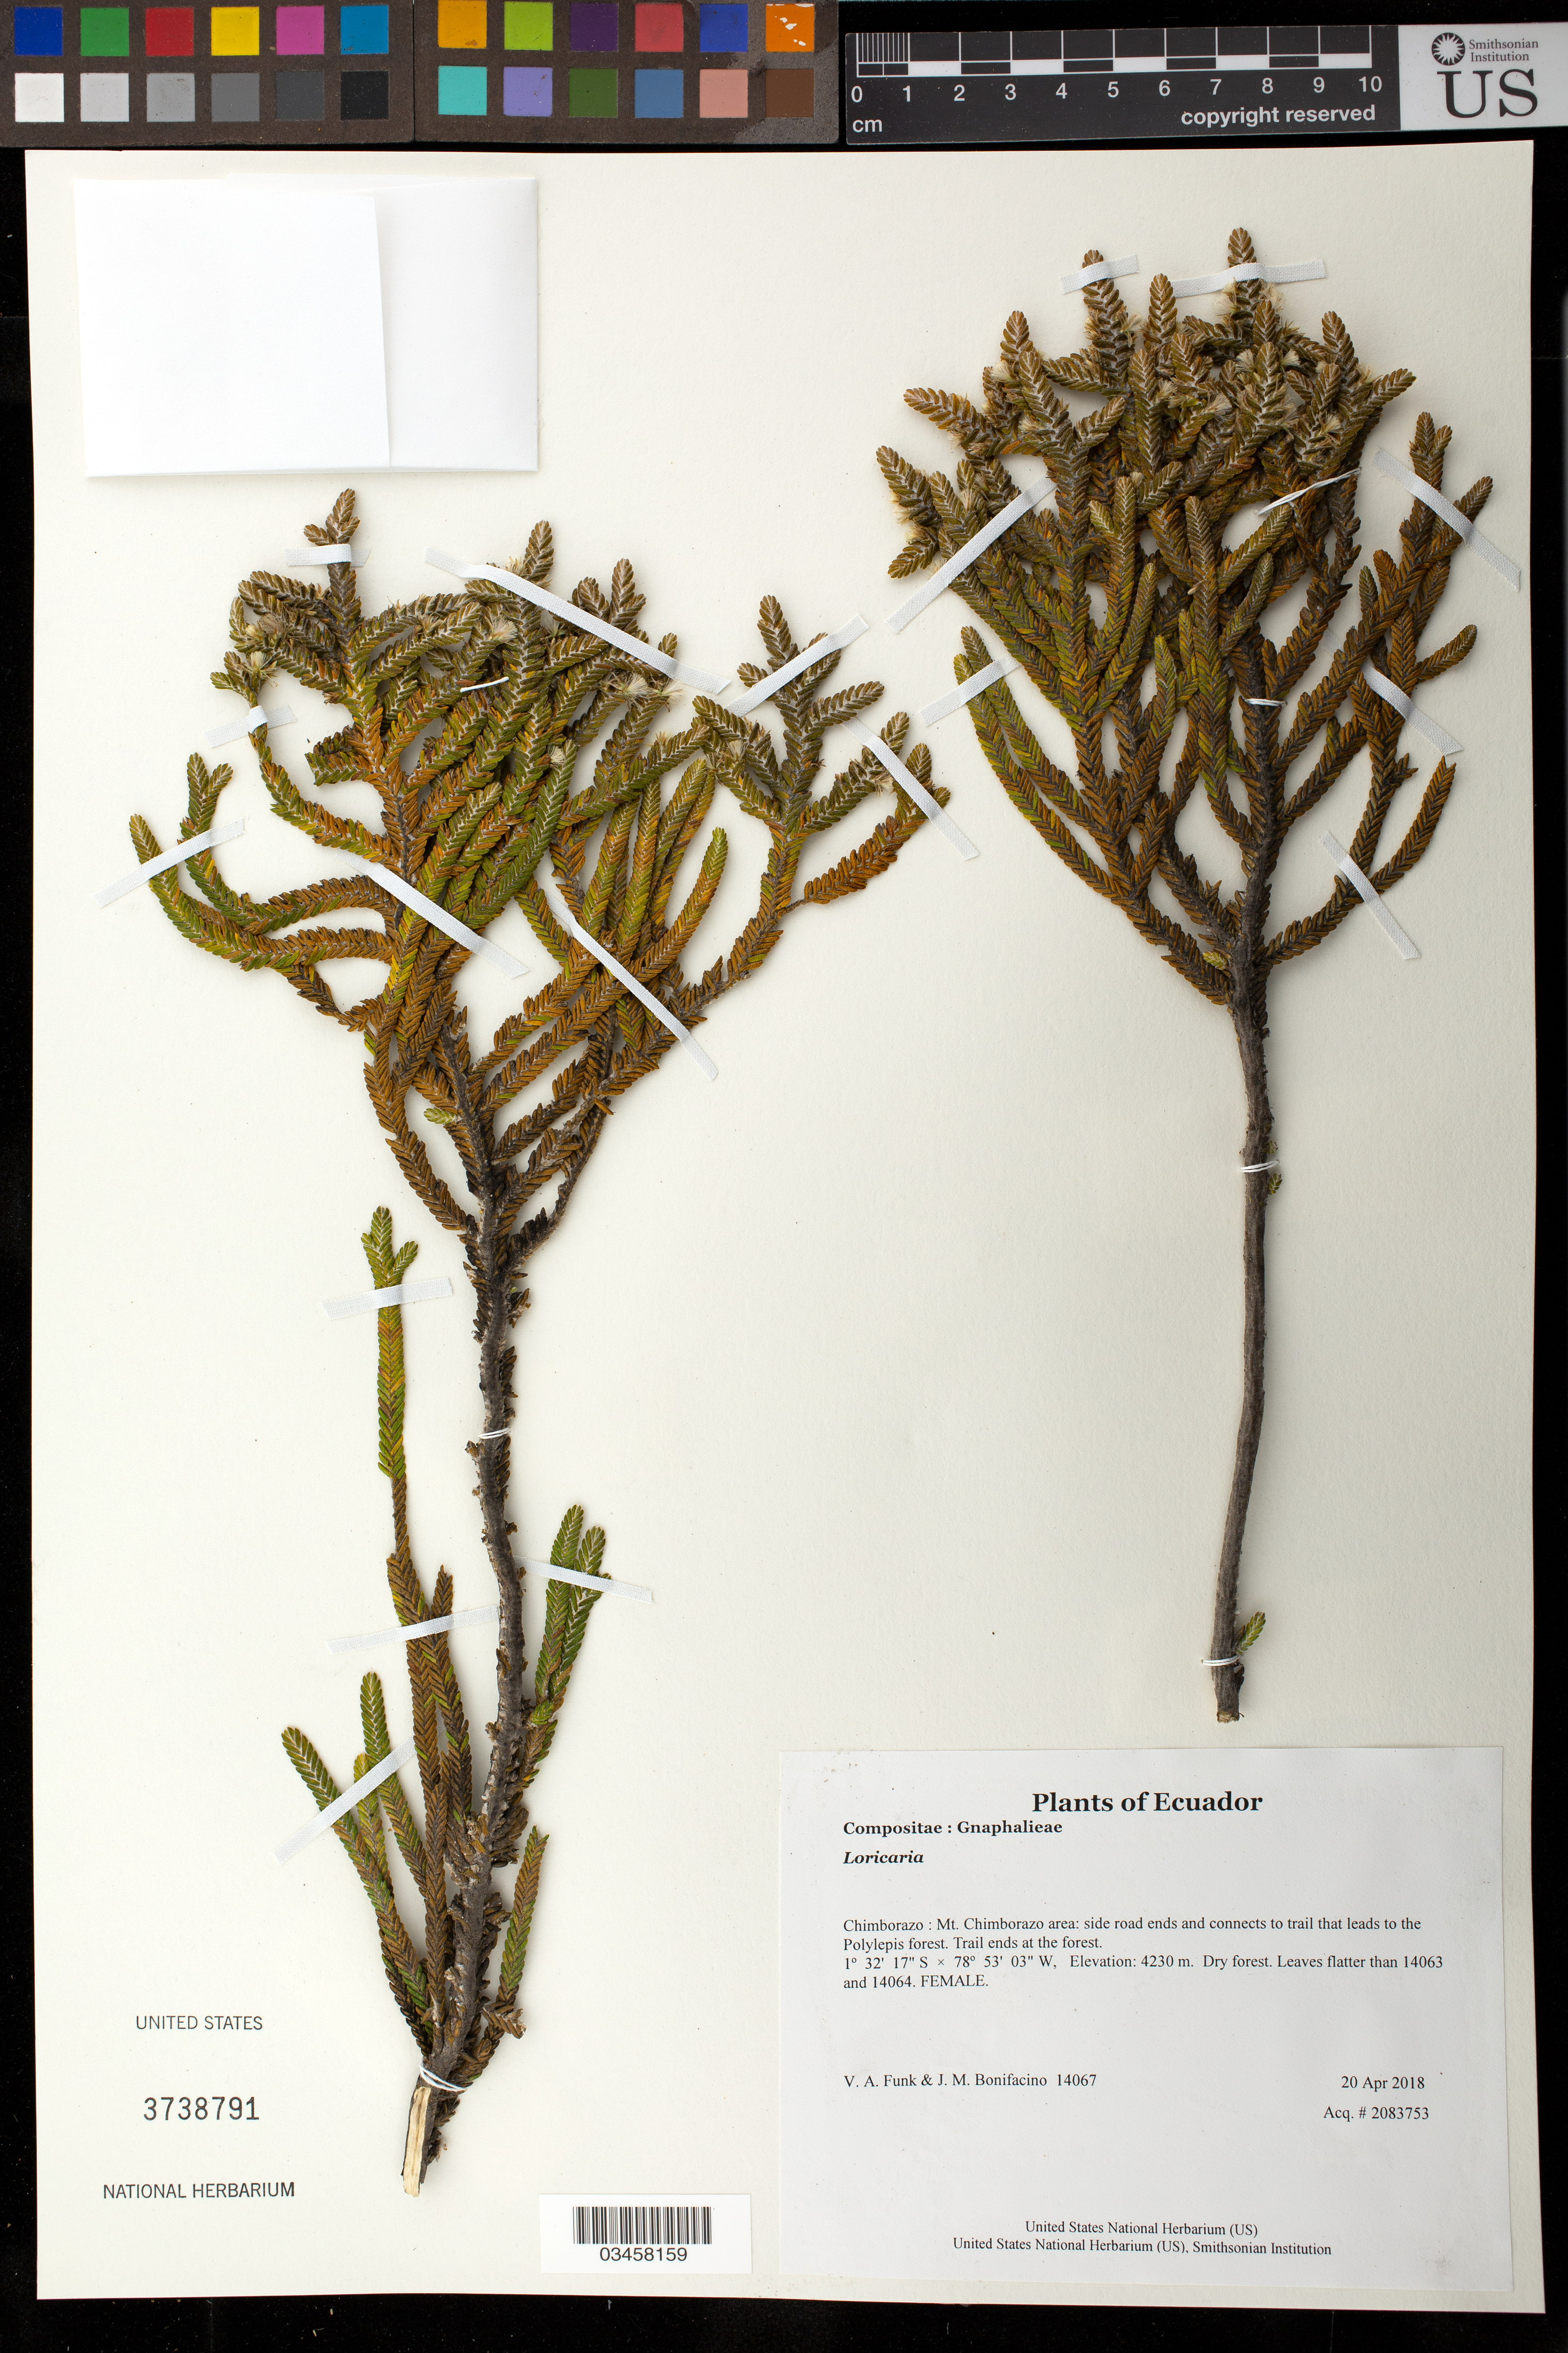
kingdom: Plantae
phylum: Tracheophyta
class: Magnoliopsida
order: Asterales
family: Asteraceae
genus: Loricaria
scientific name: Loricaria sp.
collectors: V. Funk & M. Bonifacino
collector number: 14067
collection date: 2018-04-20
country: Ecuador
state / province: Chimborazo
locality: Mt. Chimborazo area: side road ends and connects to trail that leads to the Polylepis forest. Trail ends at the forest.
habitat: Dry forest.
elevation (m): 4230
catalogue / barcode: US 3738791